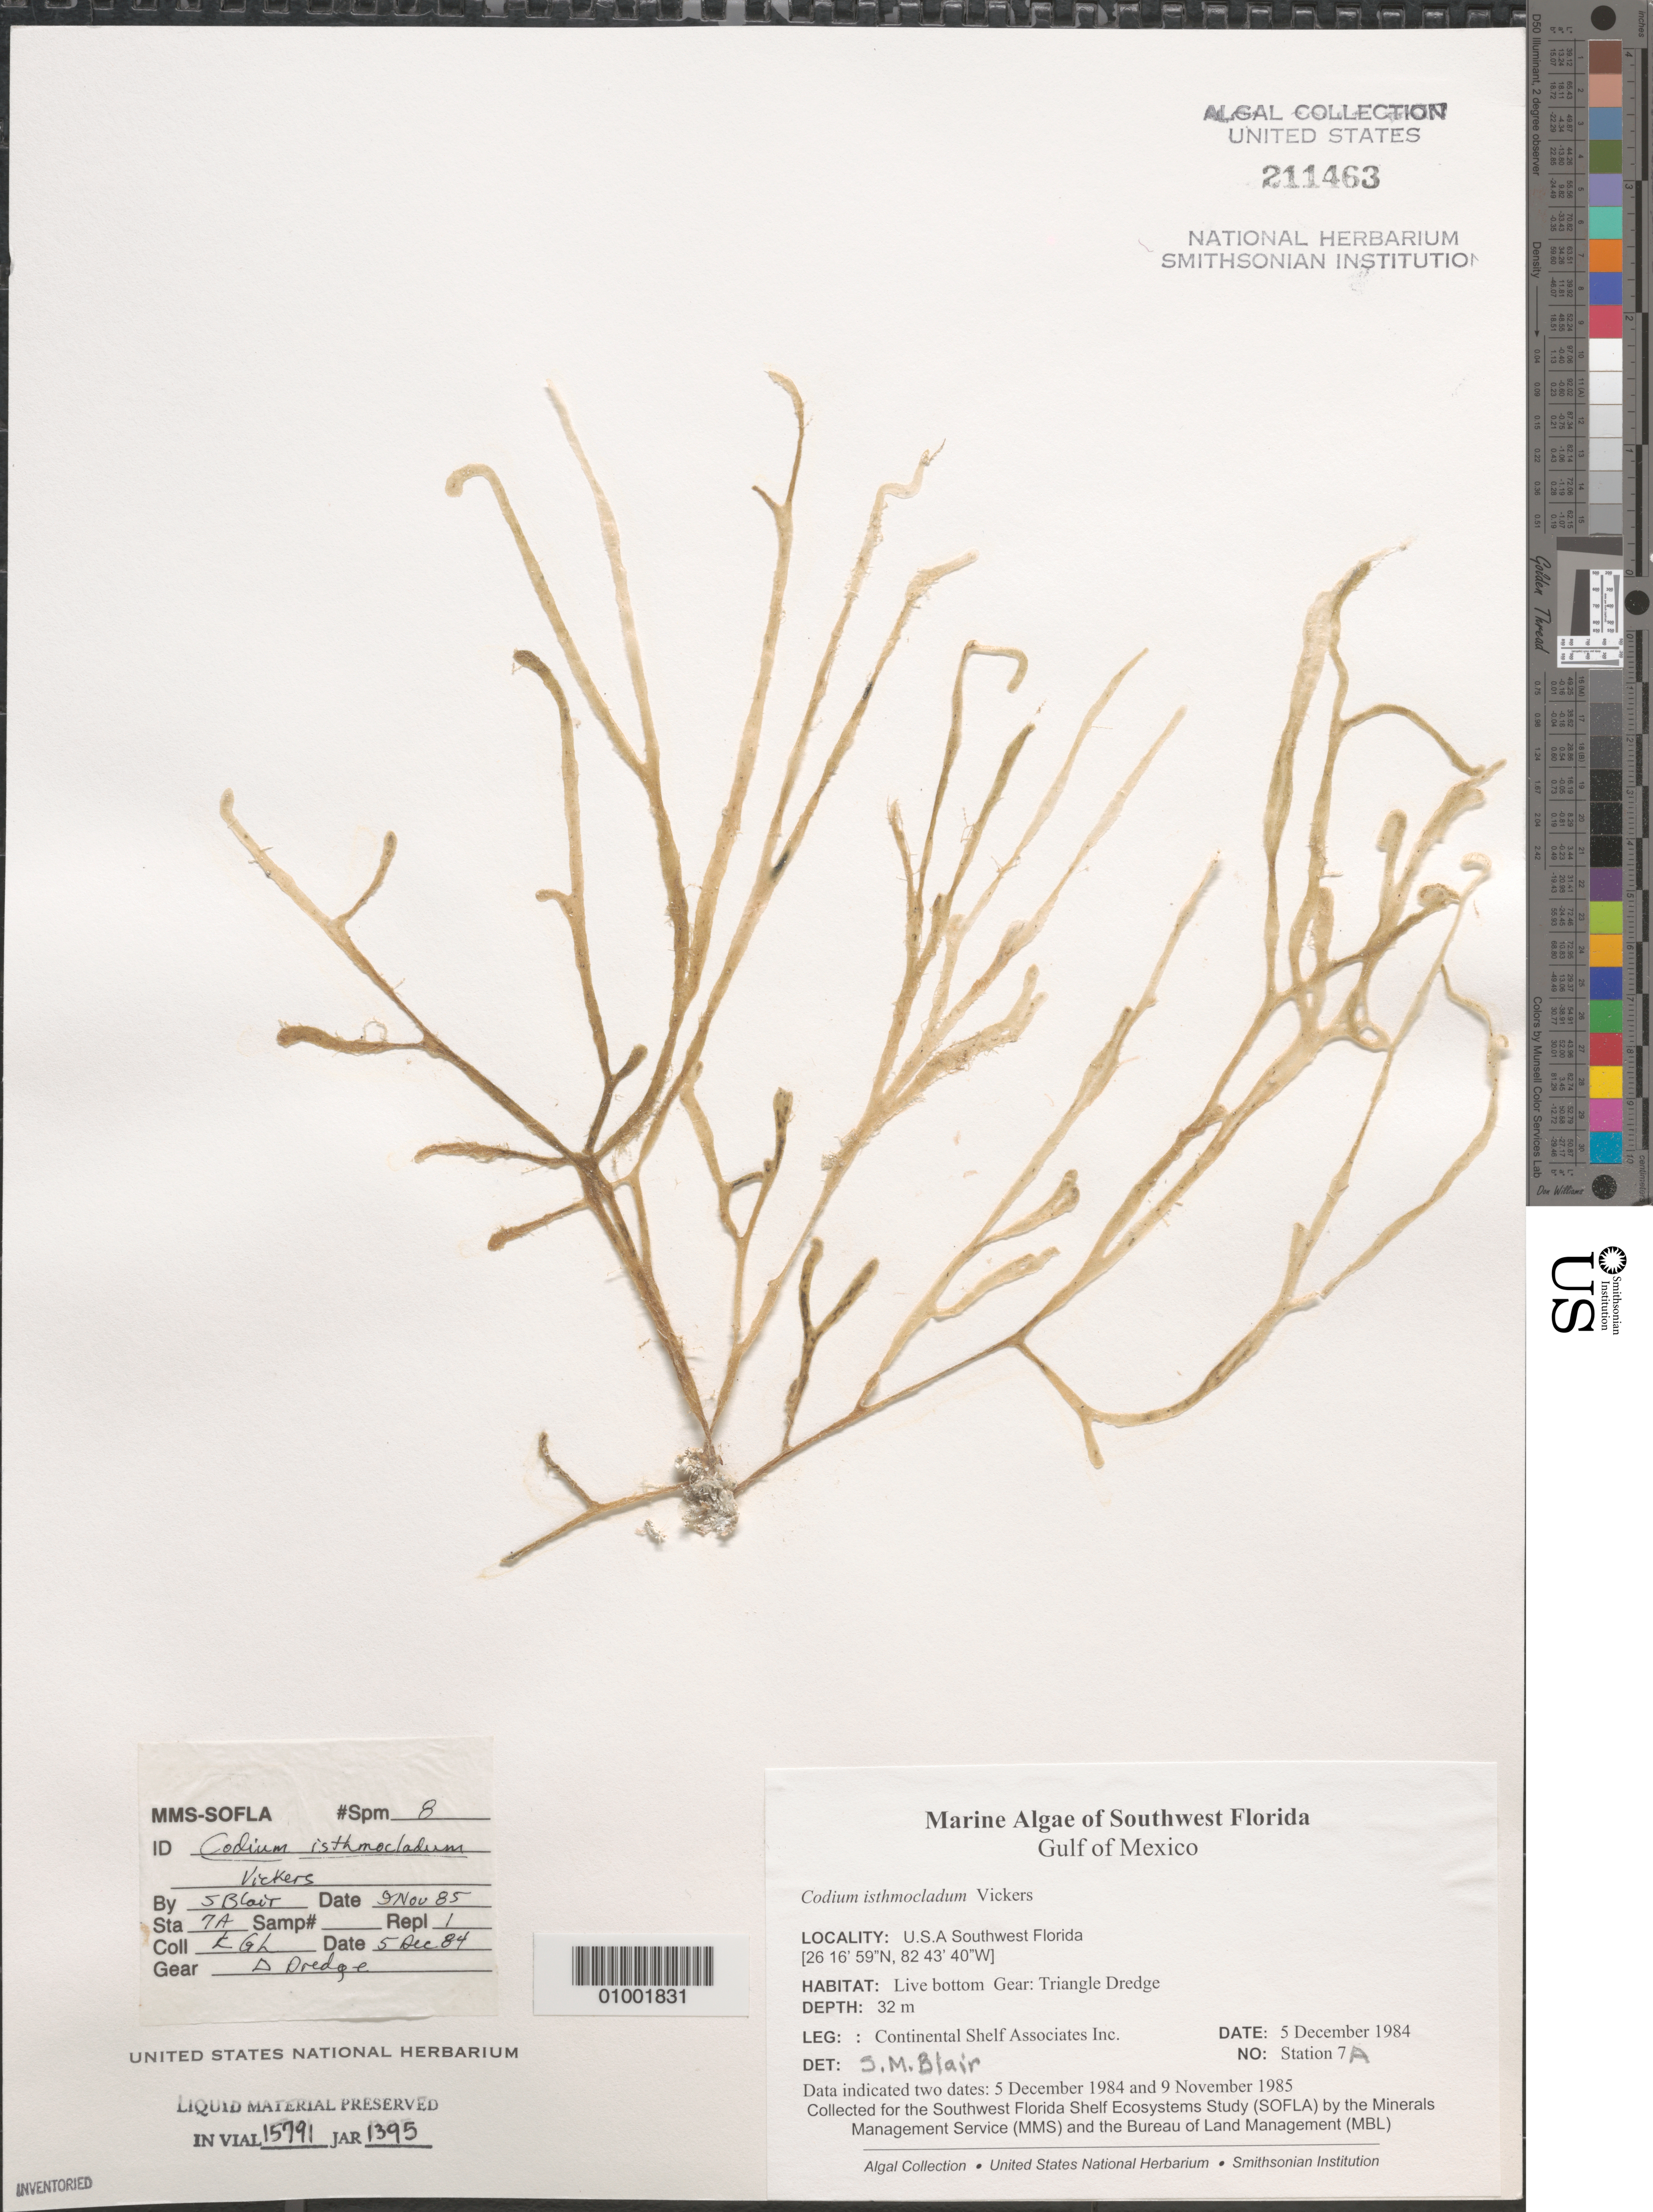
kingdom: Plantae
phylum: Chlorophyta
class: Ulvophyceae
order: Bryopsidales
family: Codiaceae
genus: Codium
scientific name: Codium isthmocladum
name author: Vickers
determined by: Blair, S. M.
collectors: Continental Shelf Associates for the MMS/BLM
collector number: Station 7A Repl 1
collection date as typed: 05 Dec 1984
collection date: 1984-12-05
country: United States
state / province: Florida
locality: Gulf of Mexico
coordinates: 26 16'59"N, 82 43'40"W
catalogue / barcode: US 211463